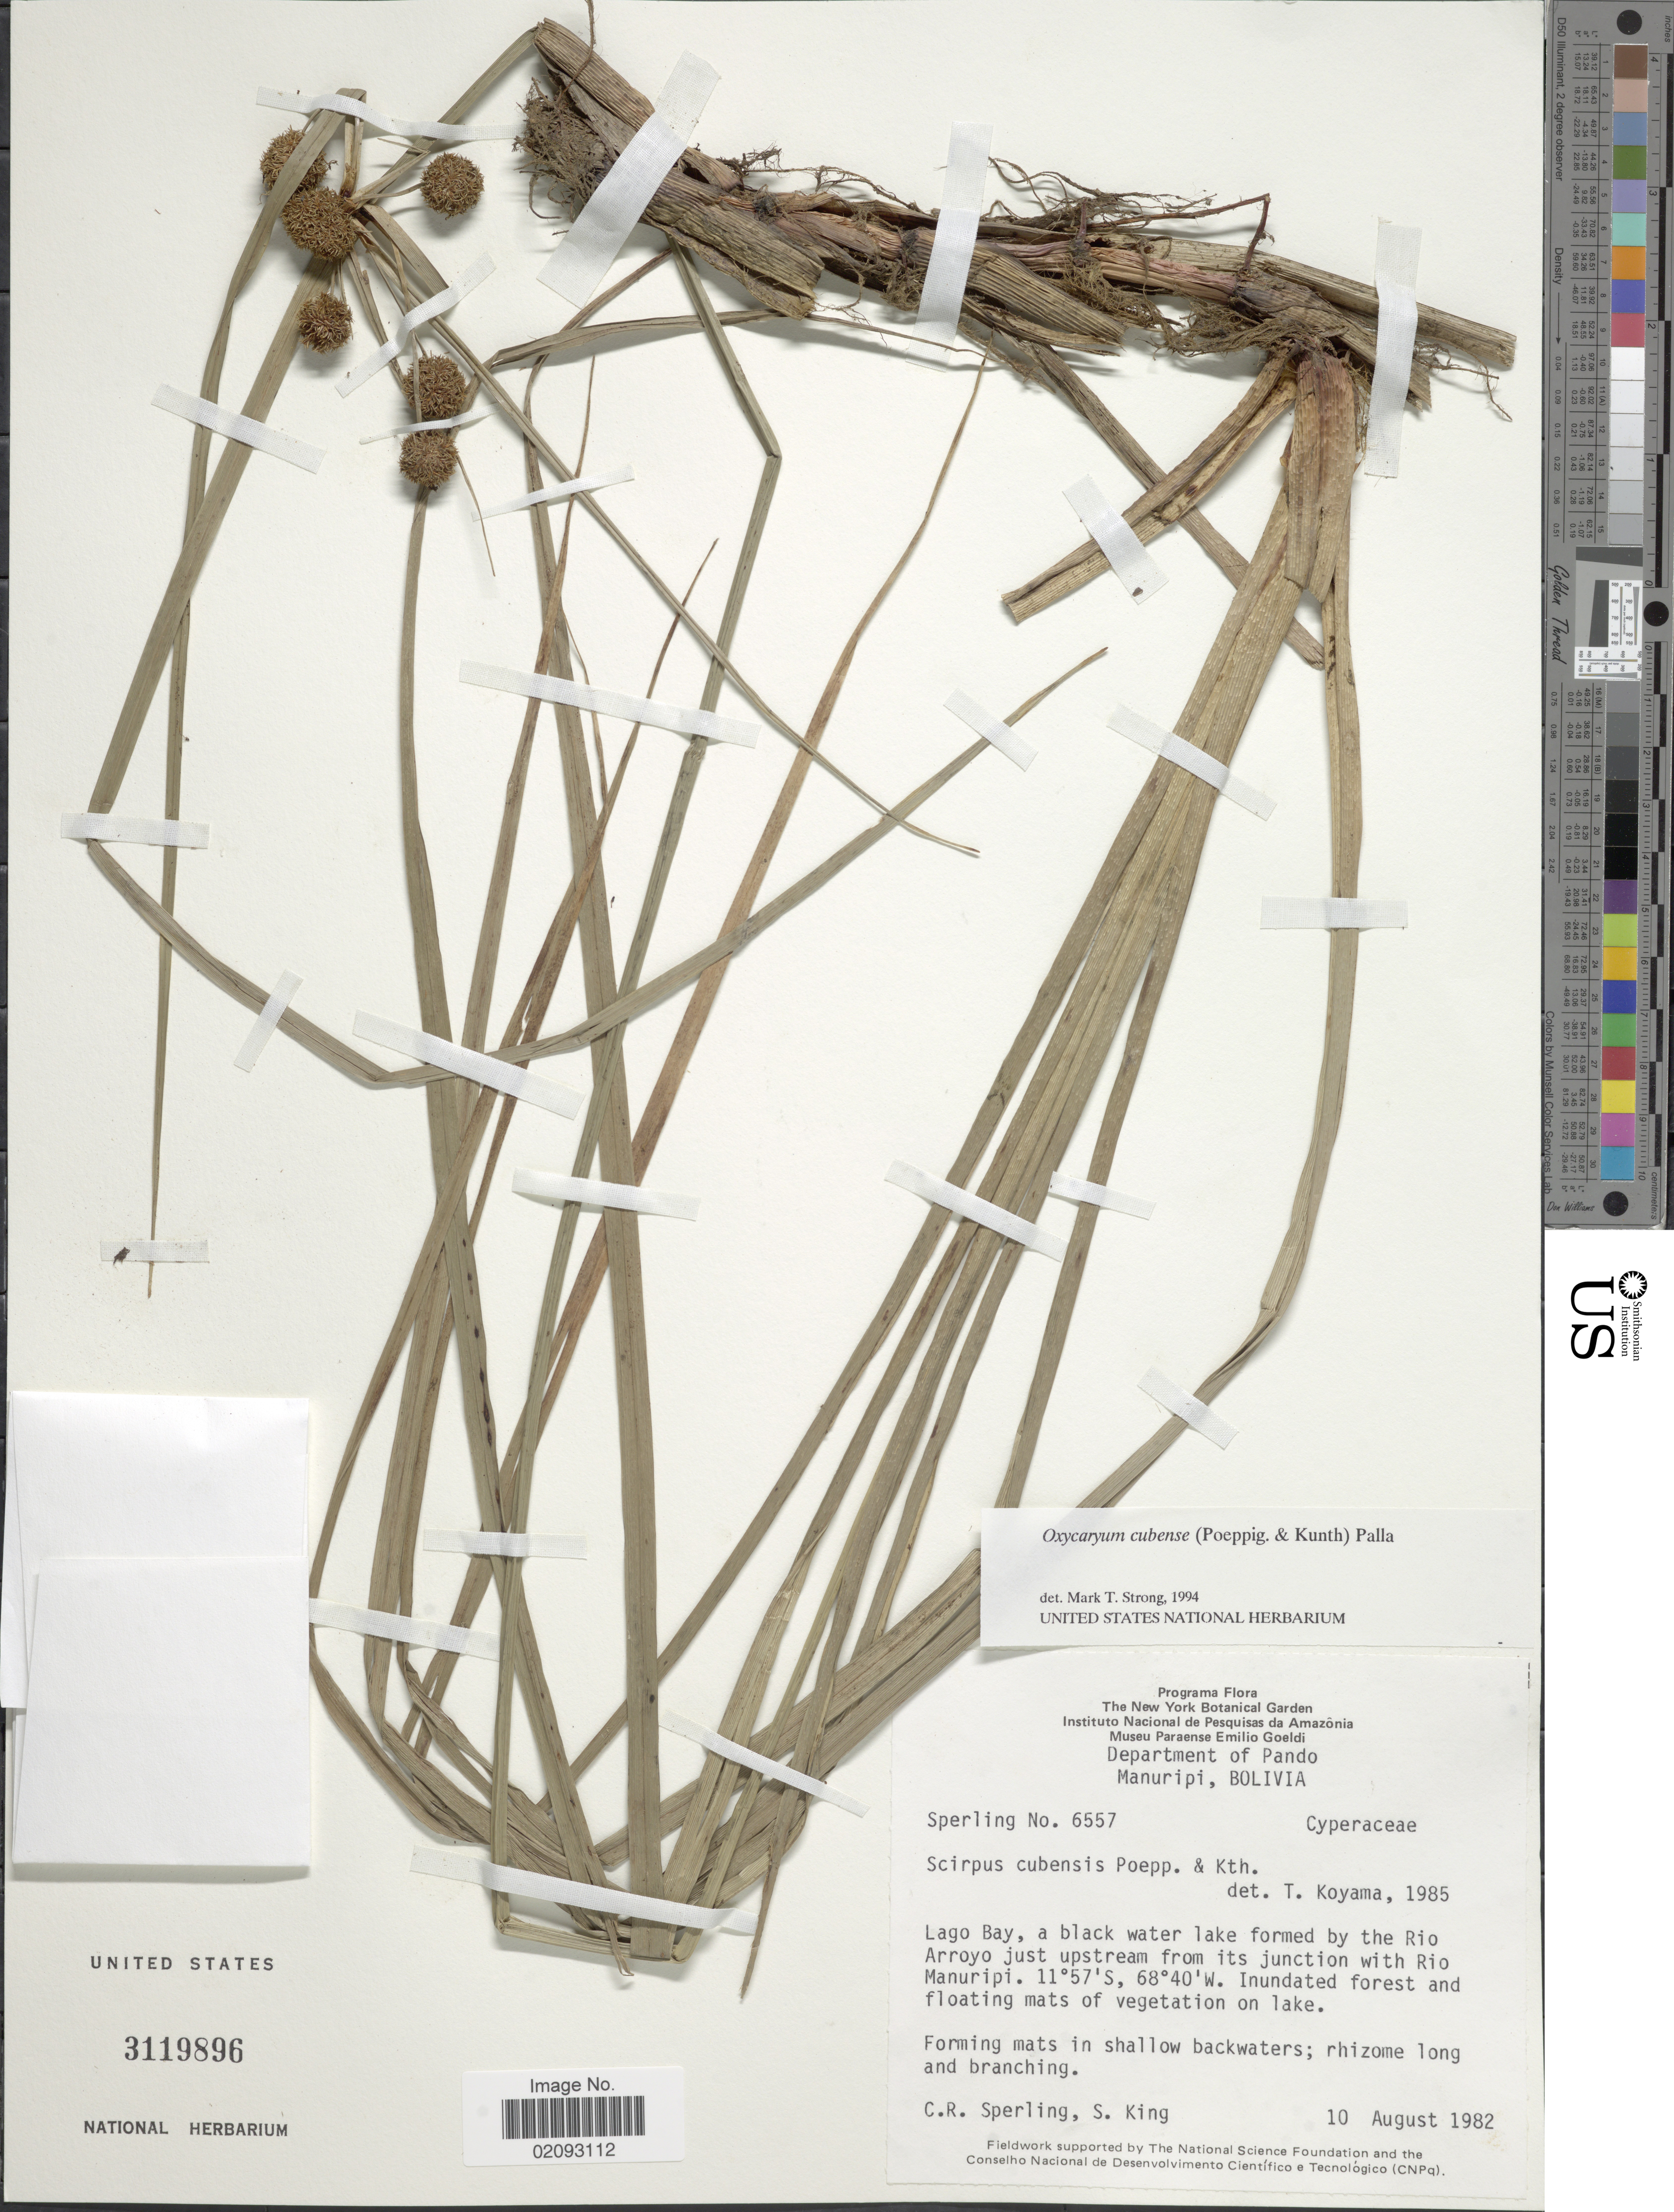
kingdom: Plantae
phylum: Tracheophyta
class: Liliopsida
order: Poales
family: Cyperaceae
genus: Cyperus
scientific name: Cyperus blepharoleptos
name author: Steud.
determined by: Strong, M. T., (US), Smithsonian Institution - National Museum of Natural History (UNITED STATES)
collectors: C. R. Sperling & S. King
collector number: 6557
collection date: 1982-08-10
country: Bolivia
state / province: Pando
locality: Department of Pando Manuripi, Largo Bay, a black water lake formed by the Rio Arroyo just upstream from its junction with Rio Manuripi. Inundated forest and floating mats of vegetation on lake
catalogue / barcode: US 3119896